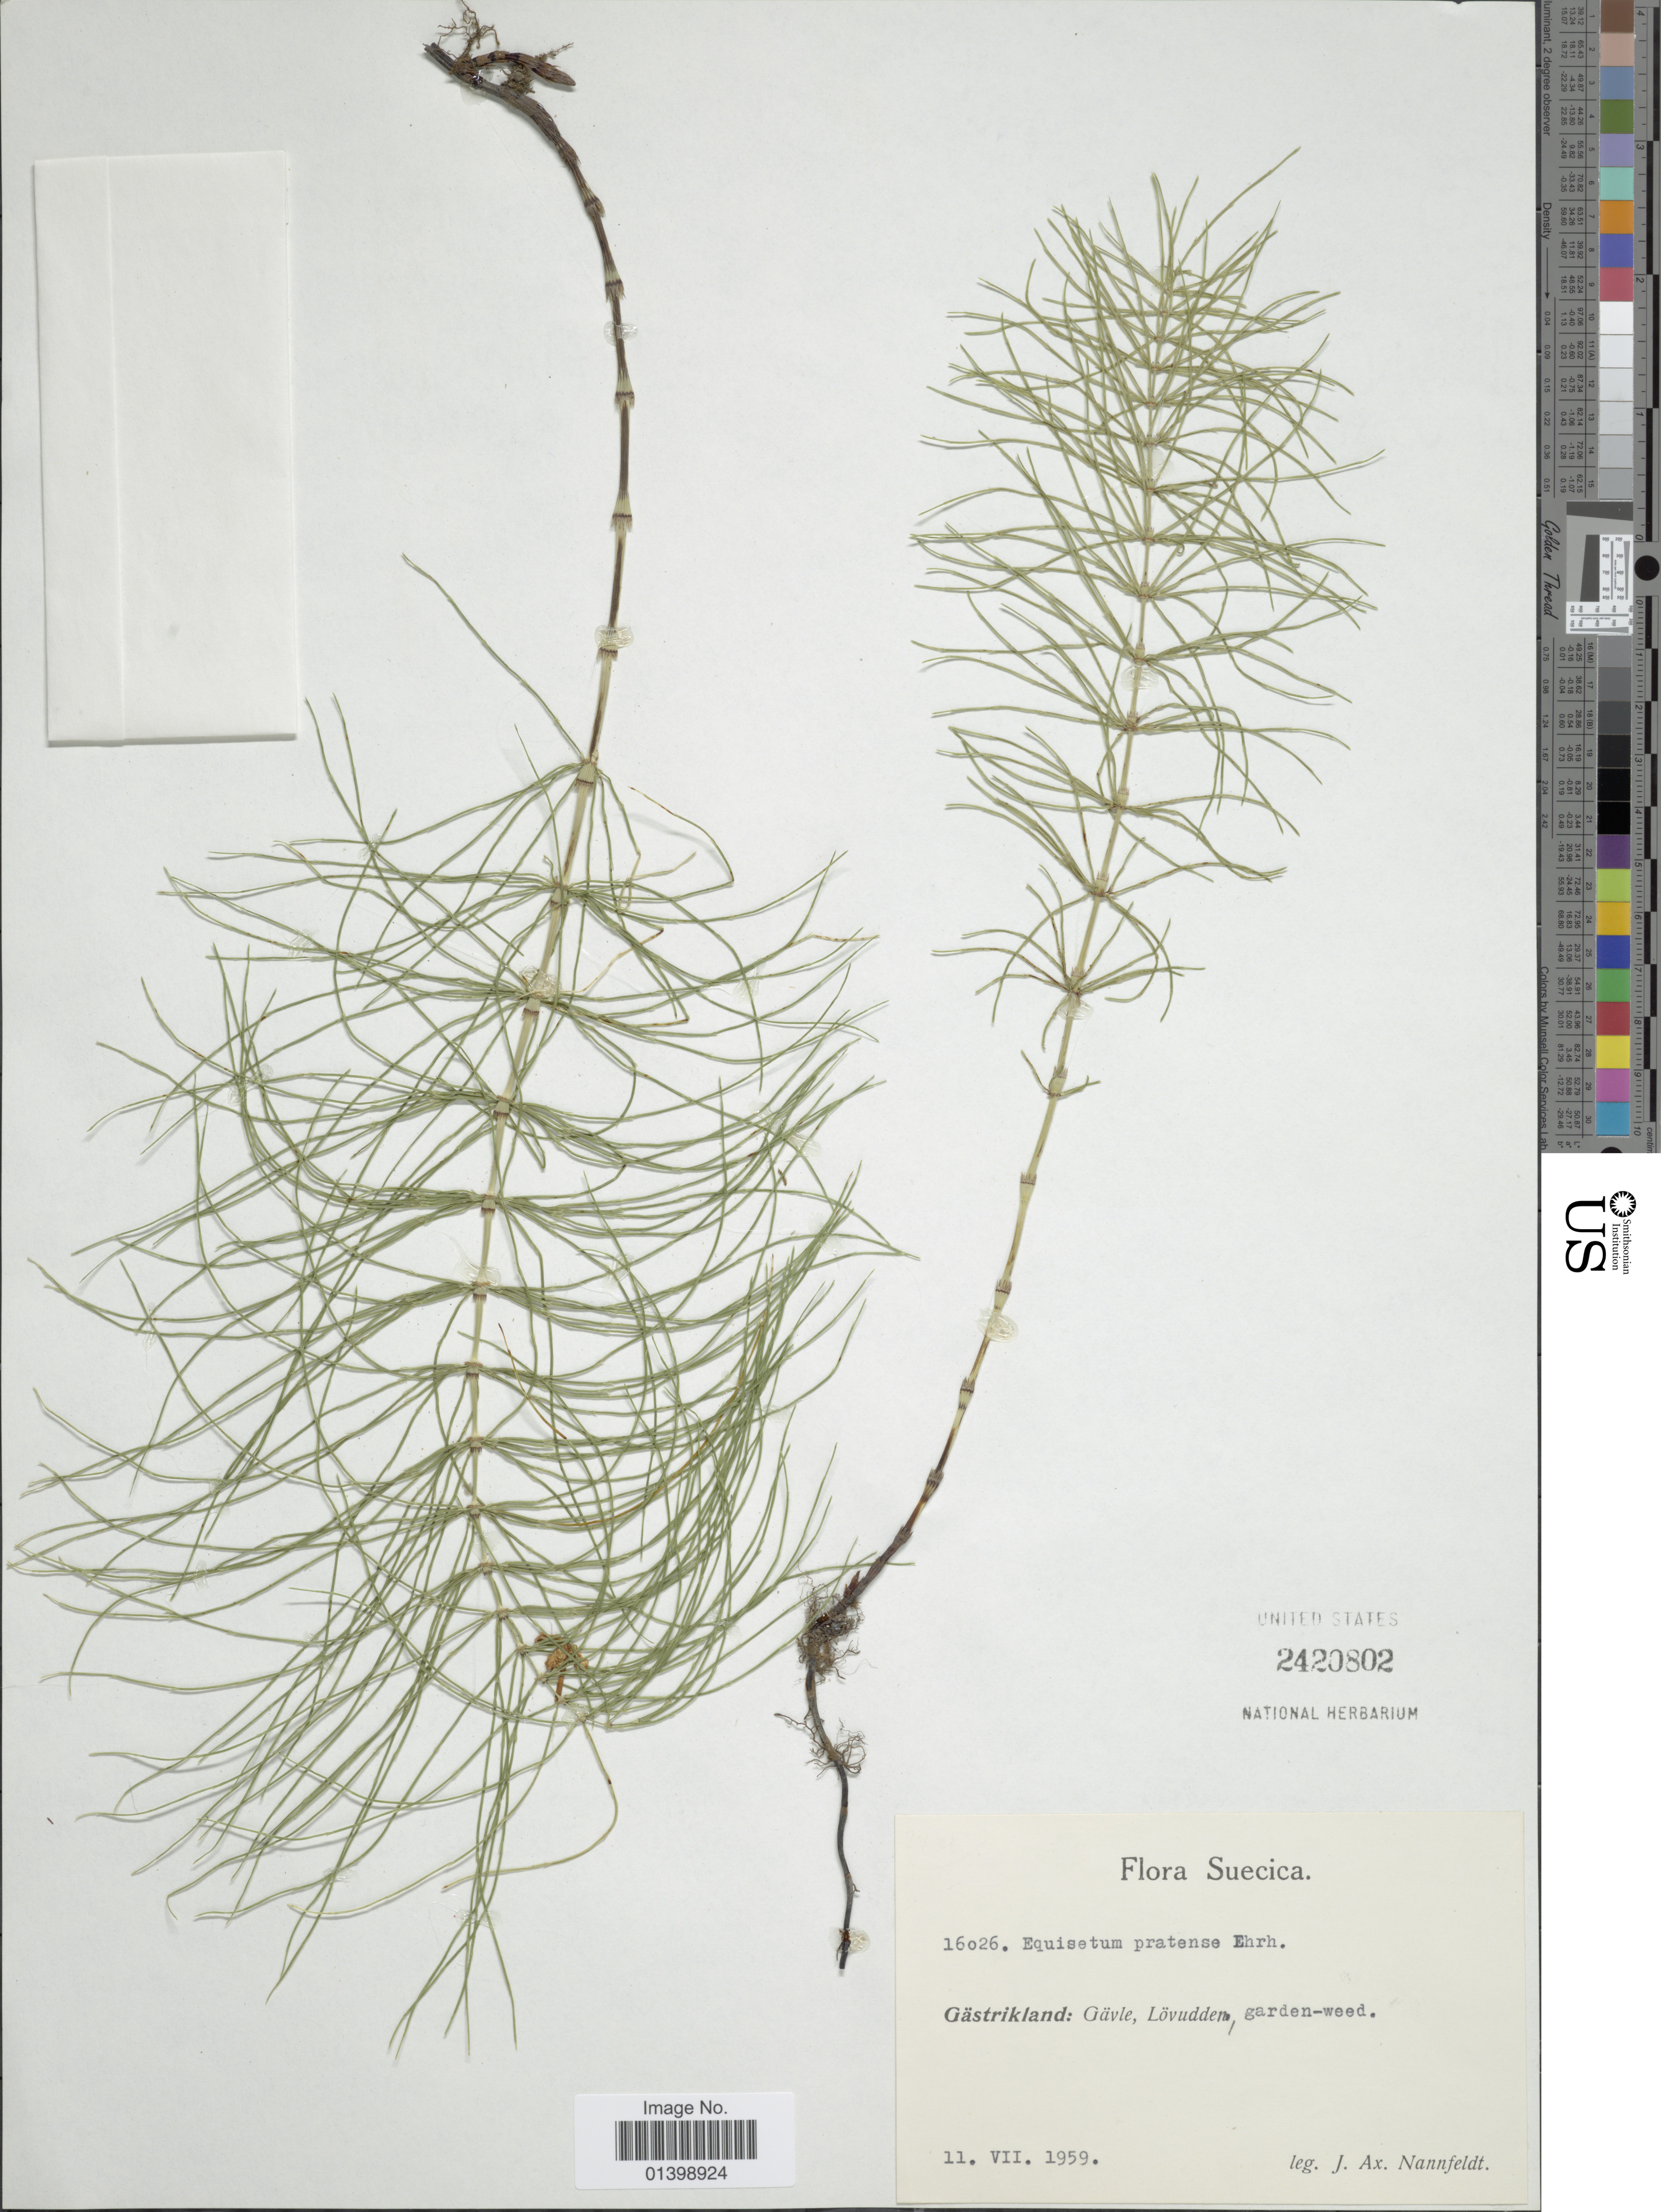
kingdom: Plantae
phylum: Tracheophyta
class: Polypodiopsida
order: Equisetales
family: Equisetaceae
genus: Equisetum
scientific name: Equisetum pratense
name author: Ehrh.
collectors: J. Nannfeldt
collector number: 16026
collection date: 1959-07-11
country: Sweden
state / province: Gavleborg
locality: Gästrikland: Gävle, Lövudden, garden-weed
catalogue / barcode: US 2420802